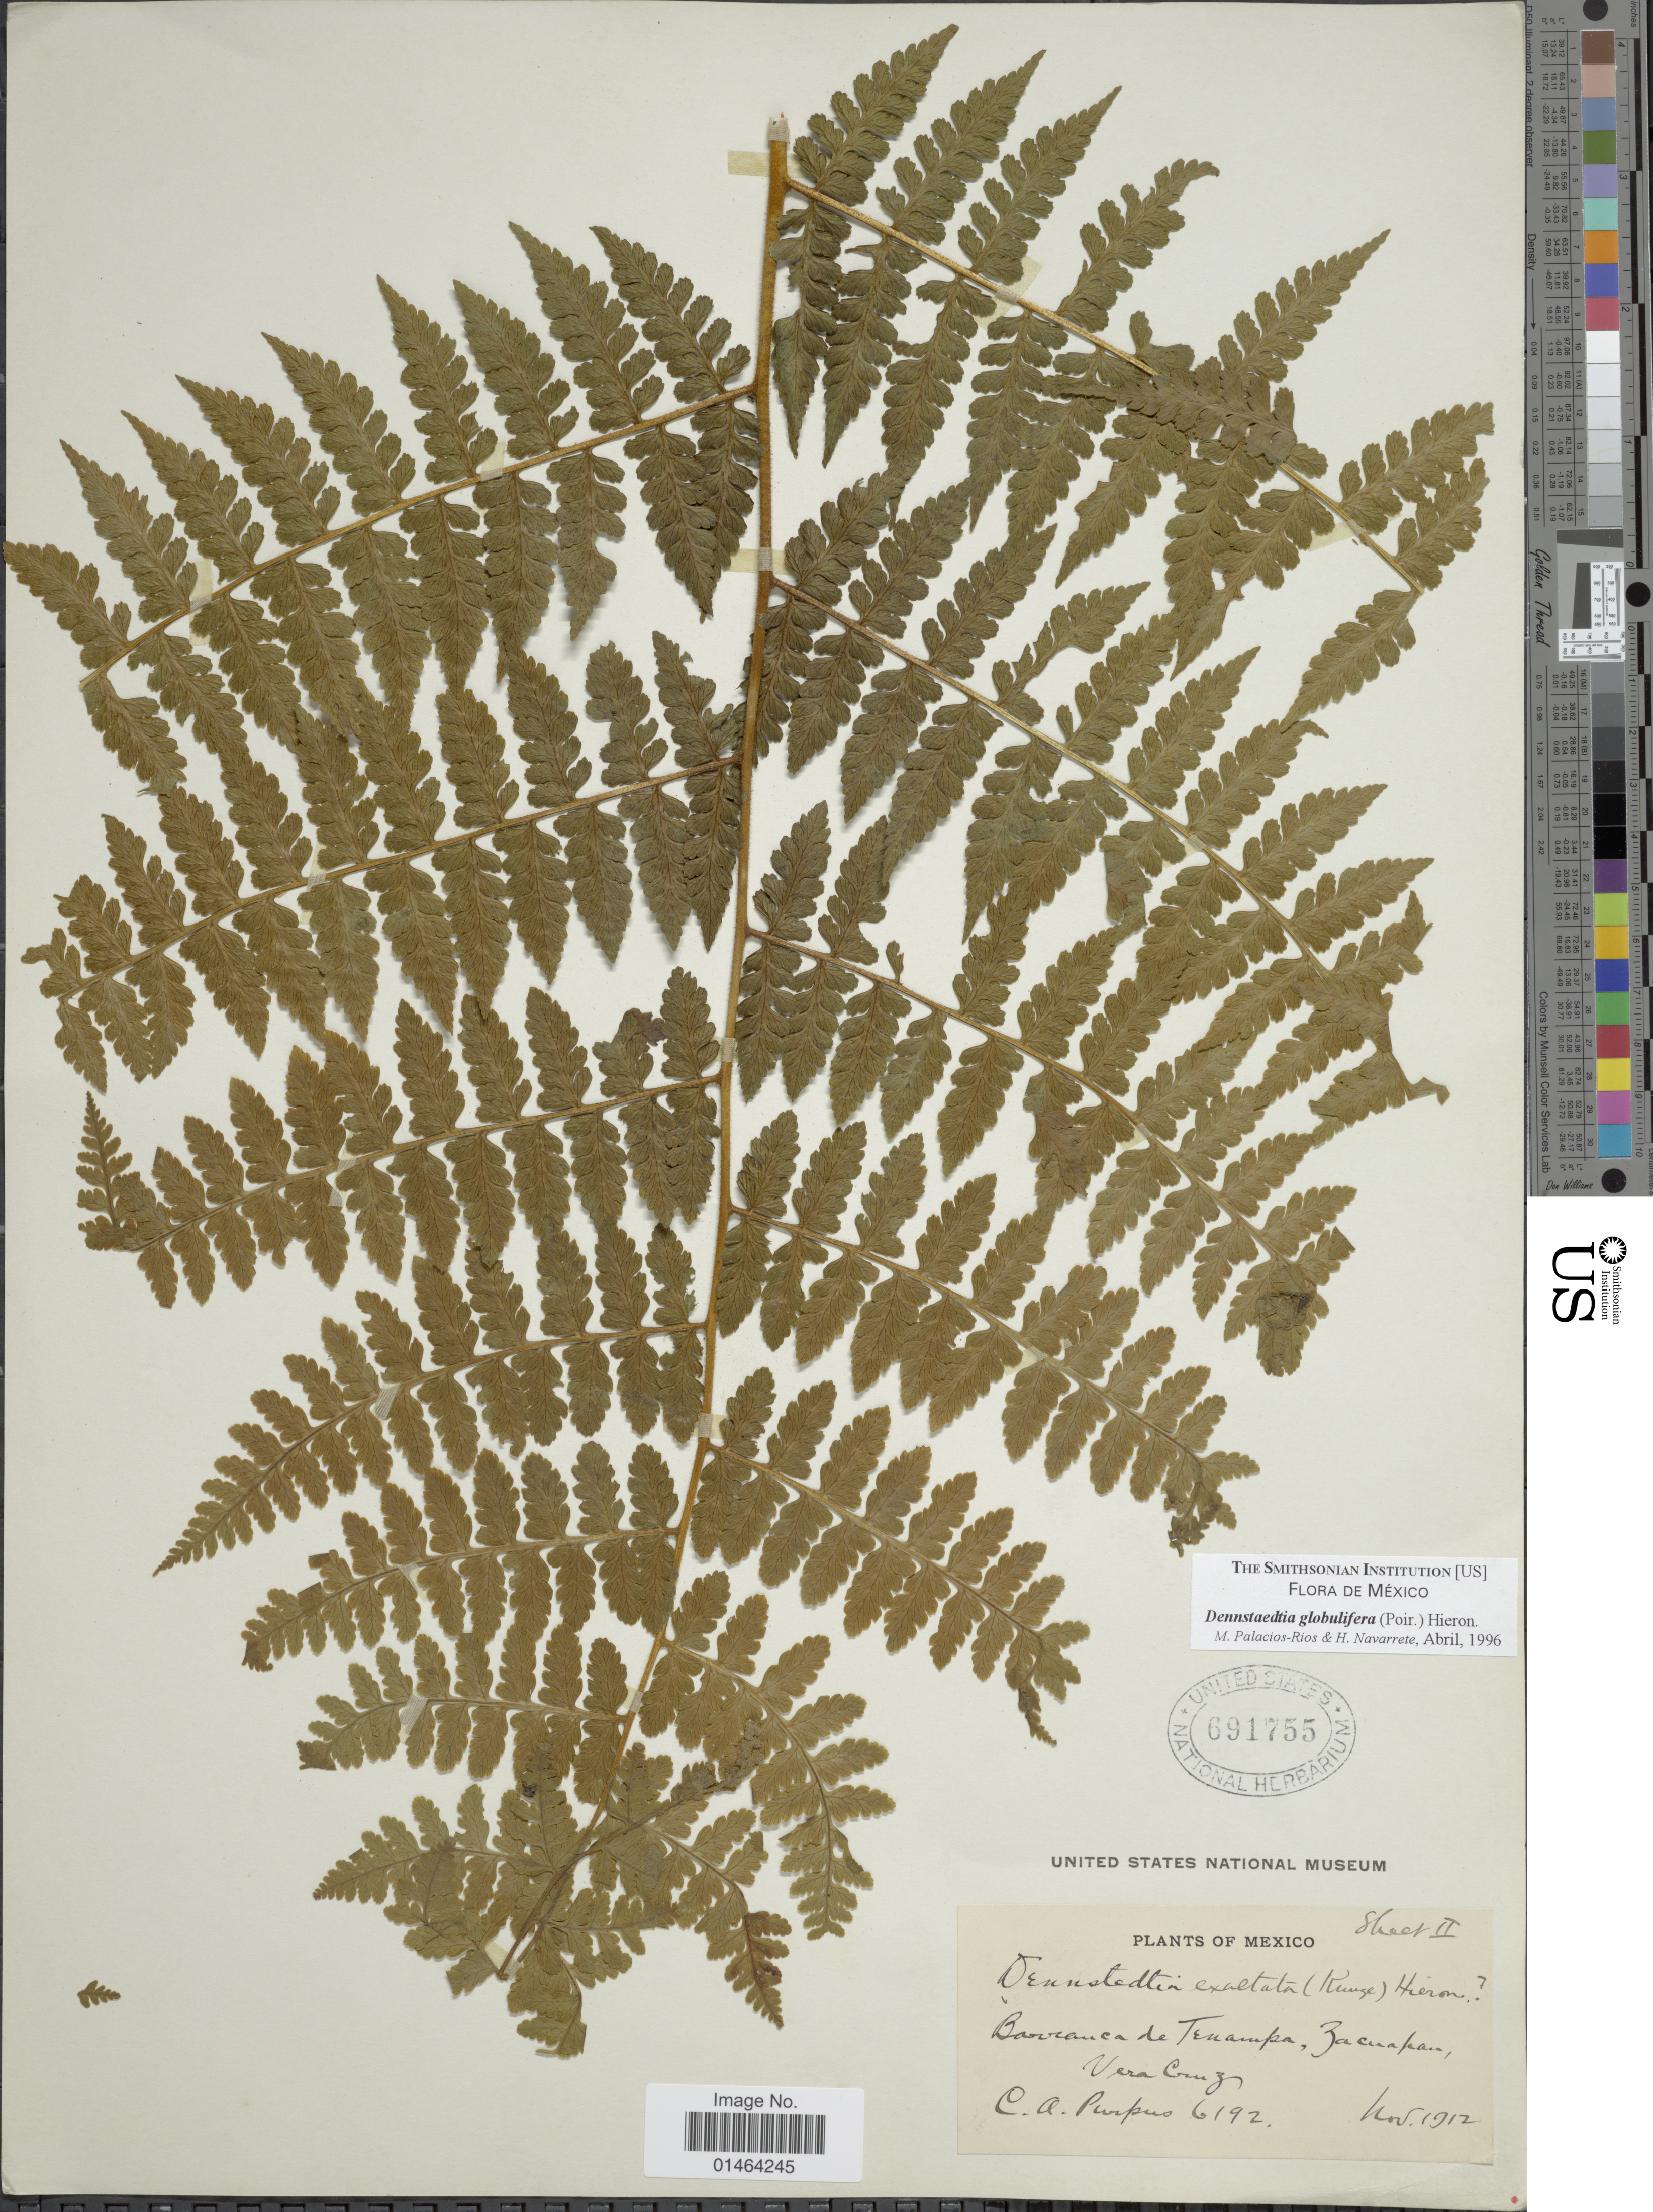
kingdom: Plantae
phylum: Tracheophyta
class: Polypodiopsida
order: Polypodiales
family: Dennstaedtiaceae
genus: Dennstaedtia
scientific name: Dennstaedtia globulifera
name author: (Poir.) Hieron.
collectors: C. A. Purpus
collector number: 6192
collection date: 1912-11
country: Mexico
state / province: Veracruz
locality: Barranca de Tenampa, Zacuapan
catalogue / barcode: US 691755